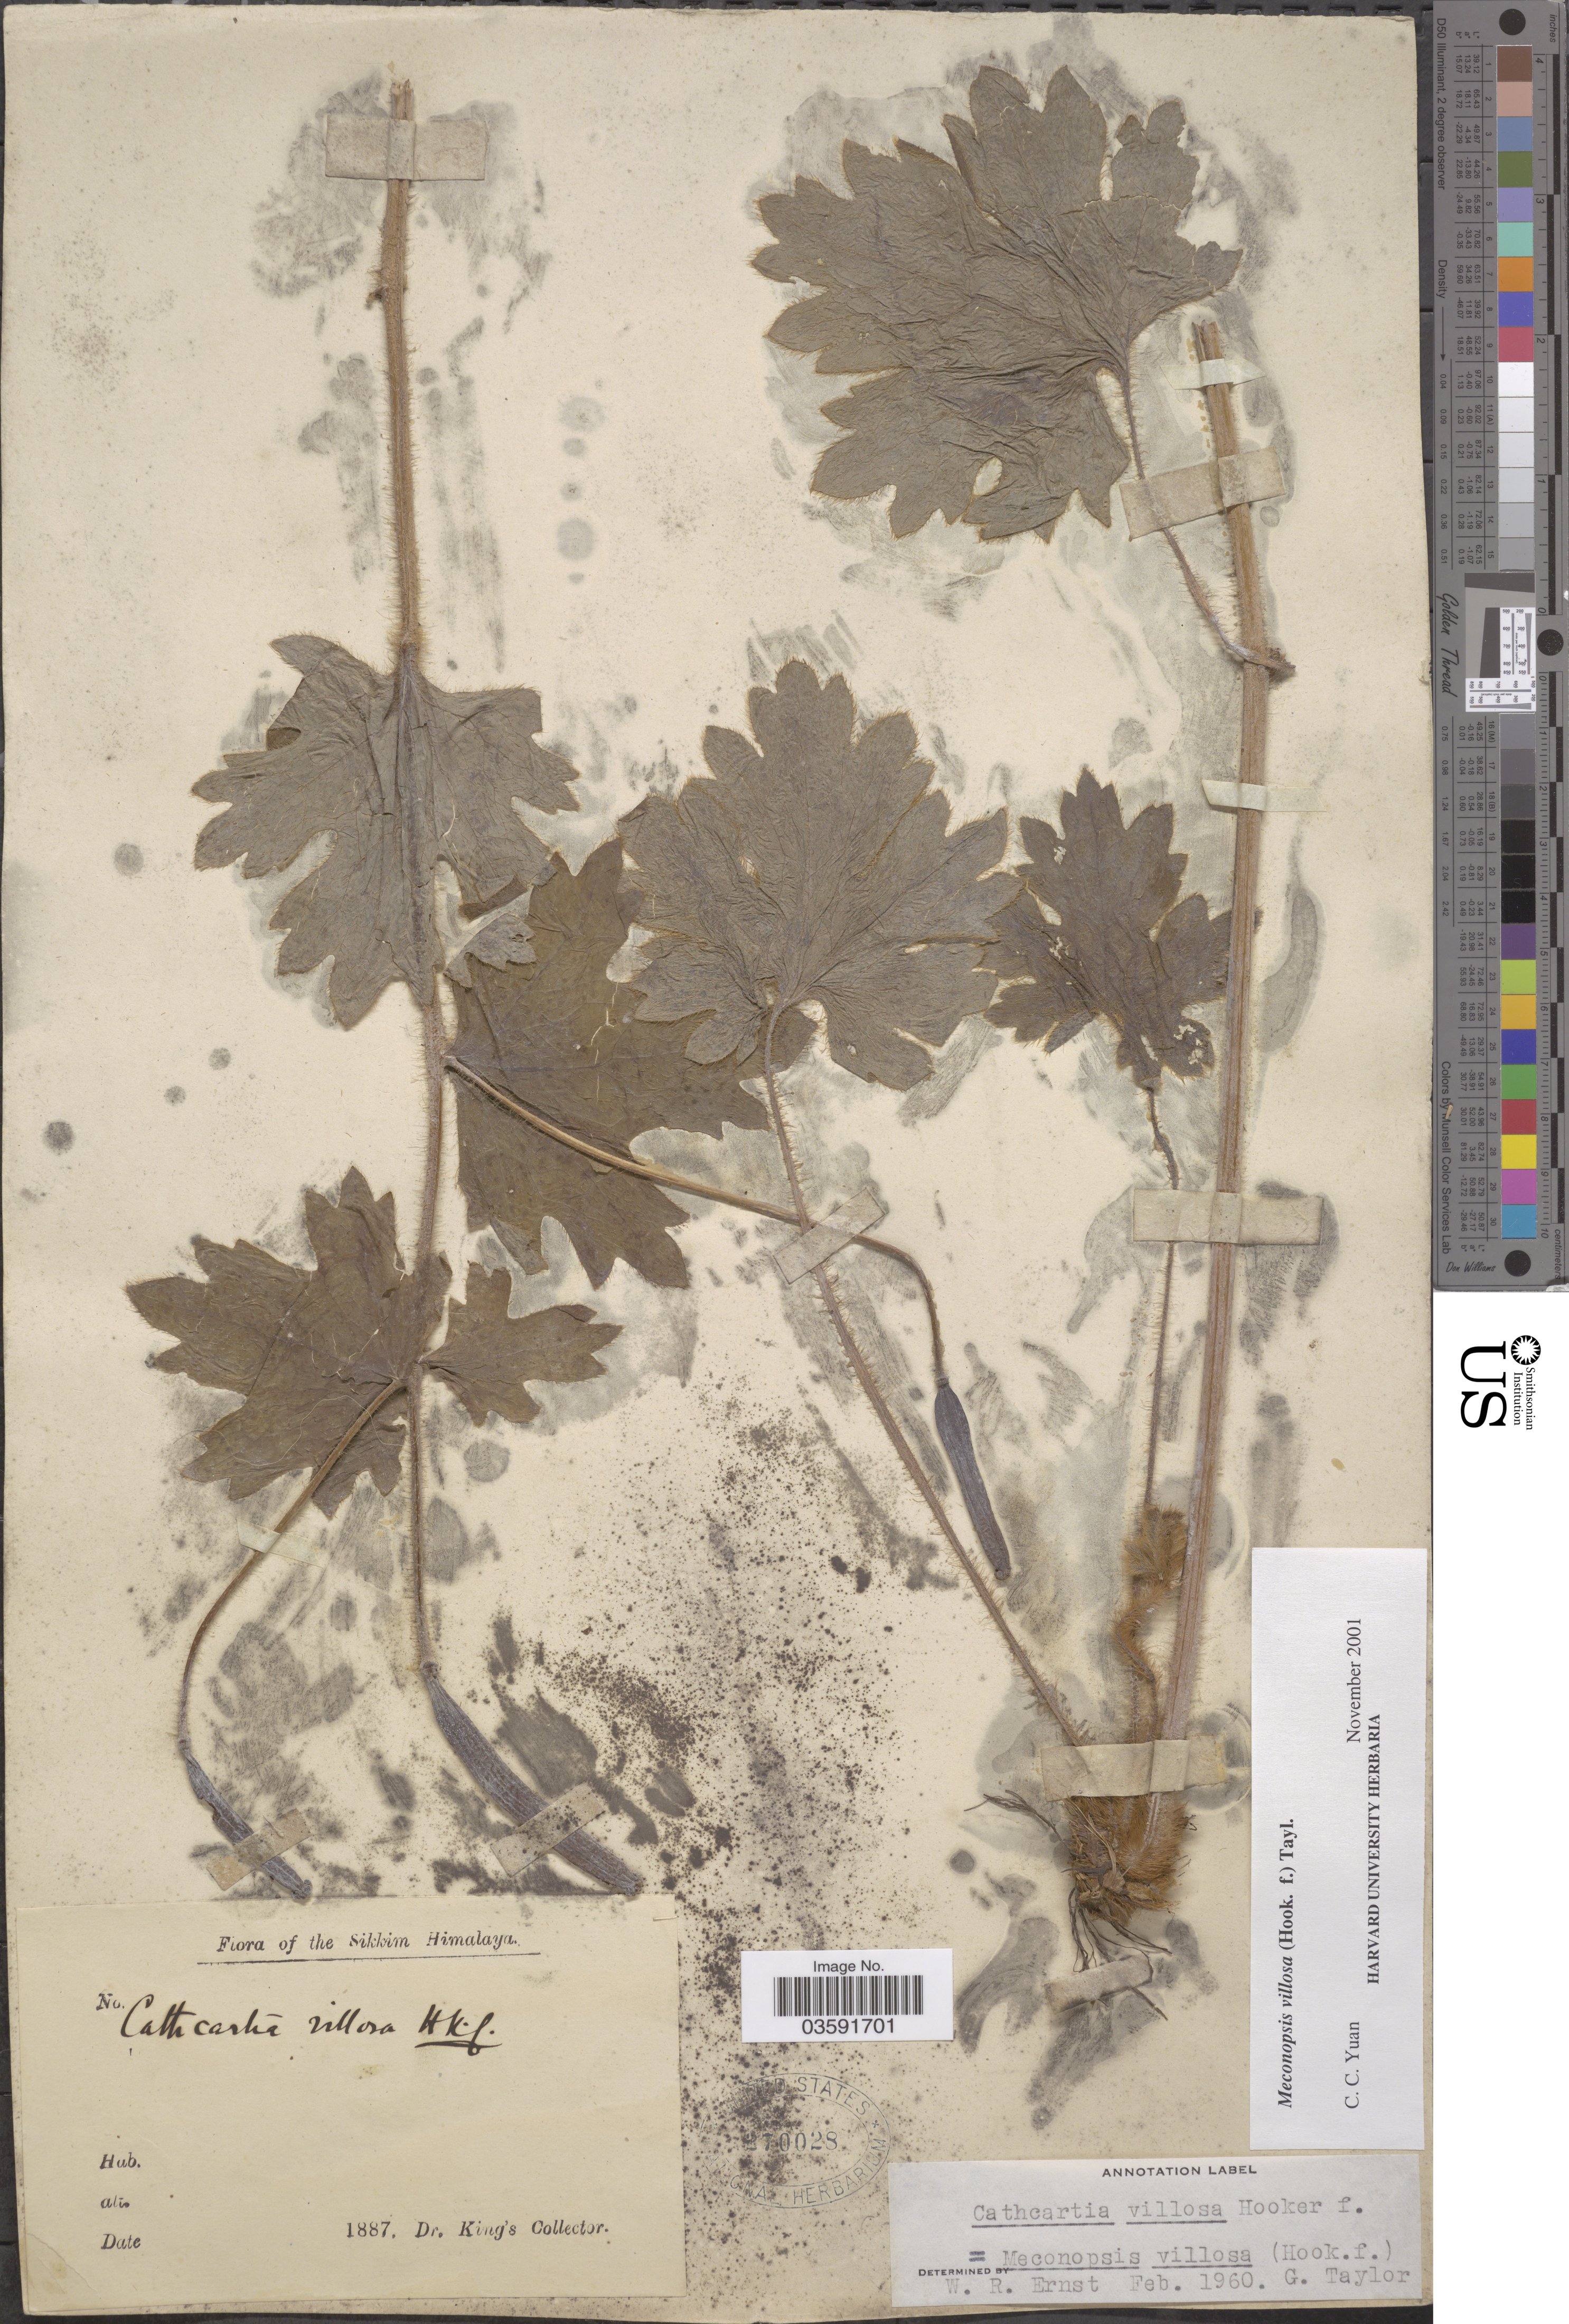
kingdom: Plantae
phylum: Tracheophyta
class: Magnoliopsida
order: Ranunculales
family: Papaveraceae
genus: Meconopsis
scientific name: Meconopsis villosa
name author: (Hook. f.) G. Taylor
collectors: Dr. King's collector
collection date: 1887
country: India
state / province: Sikkim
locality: The Sikkim Himalaya.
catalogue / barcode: US 270028